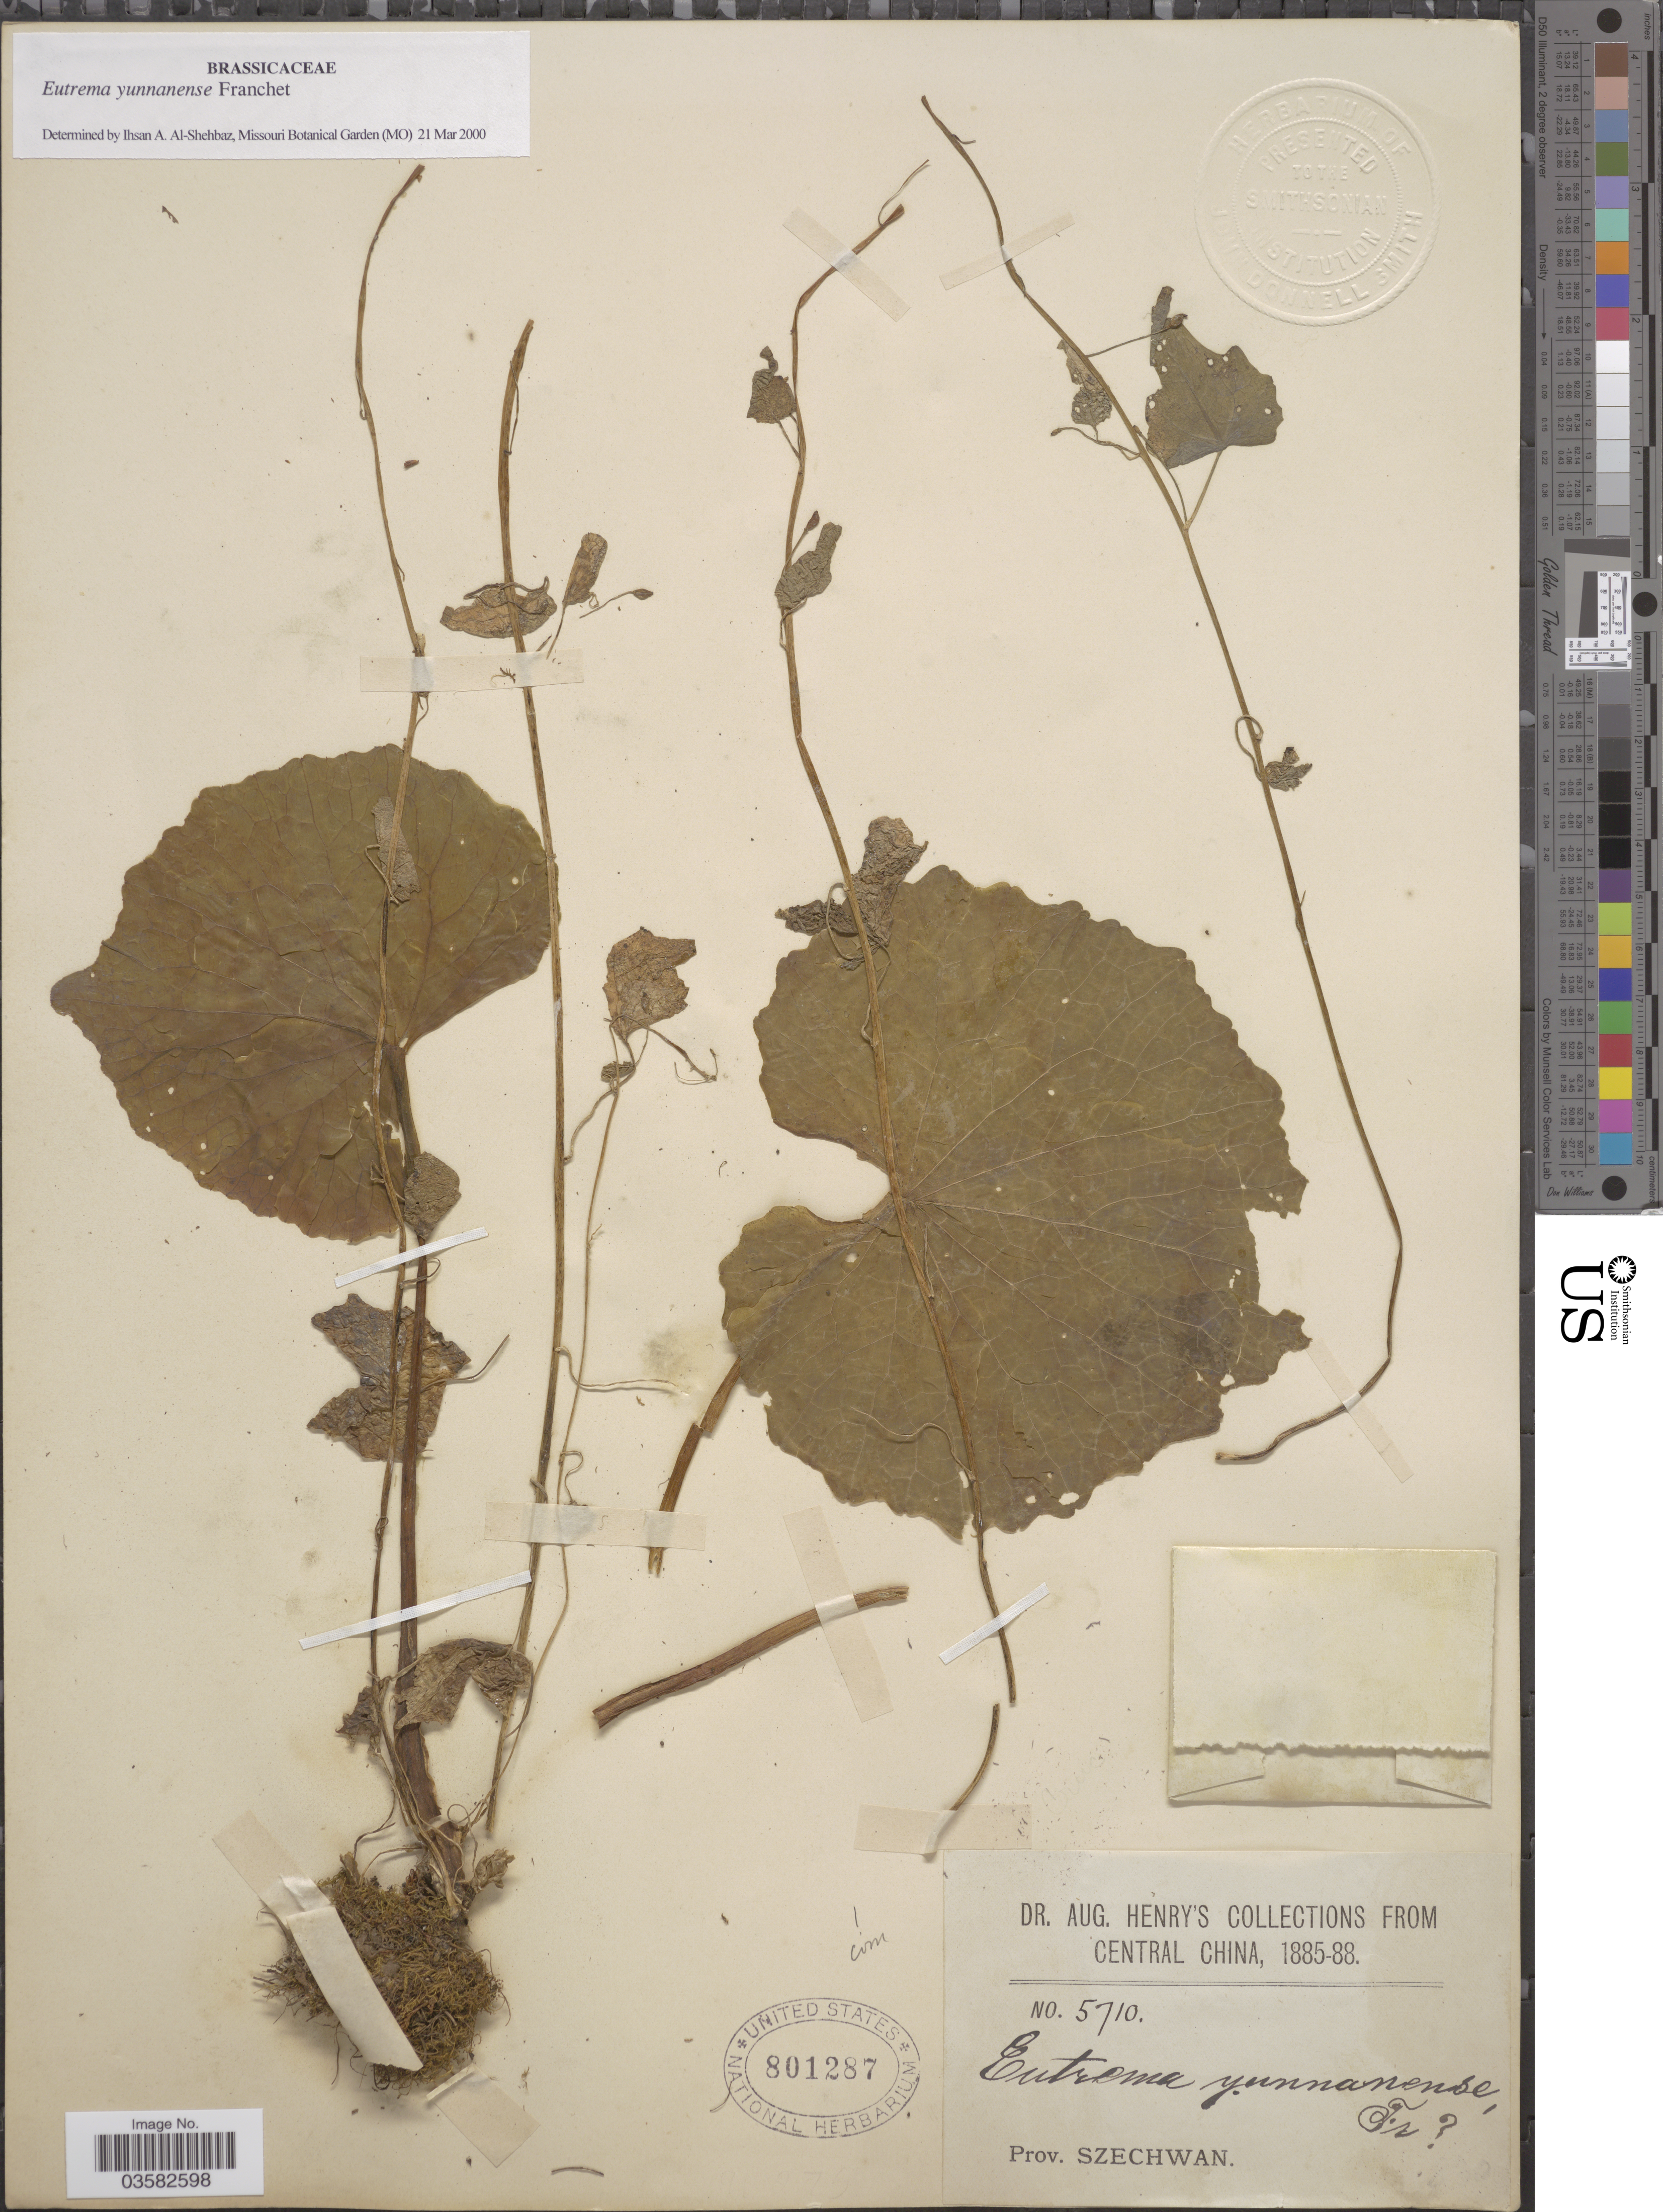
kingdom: Plantae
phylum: Tracheophyta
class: Magnoliopsida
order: Brassicales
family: Brassicaceae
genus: Eutrema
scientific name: Eutrema yunnanense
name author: Franch.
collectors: A. Henry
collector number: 5710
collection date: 1885/1888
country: China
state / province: Sichuan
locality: Central China. Prov. Szechwan.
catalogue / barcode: US 801287